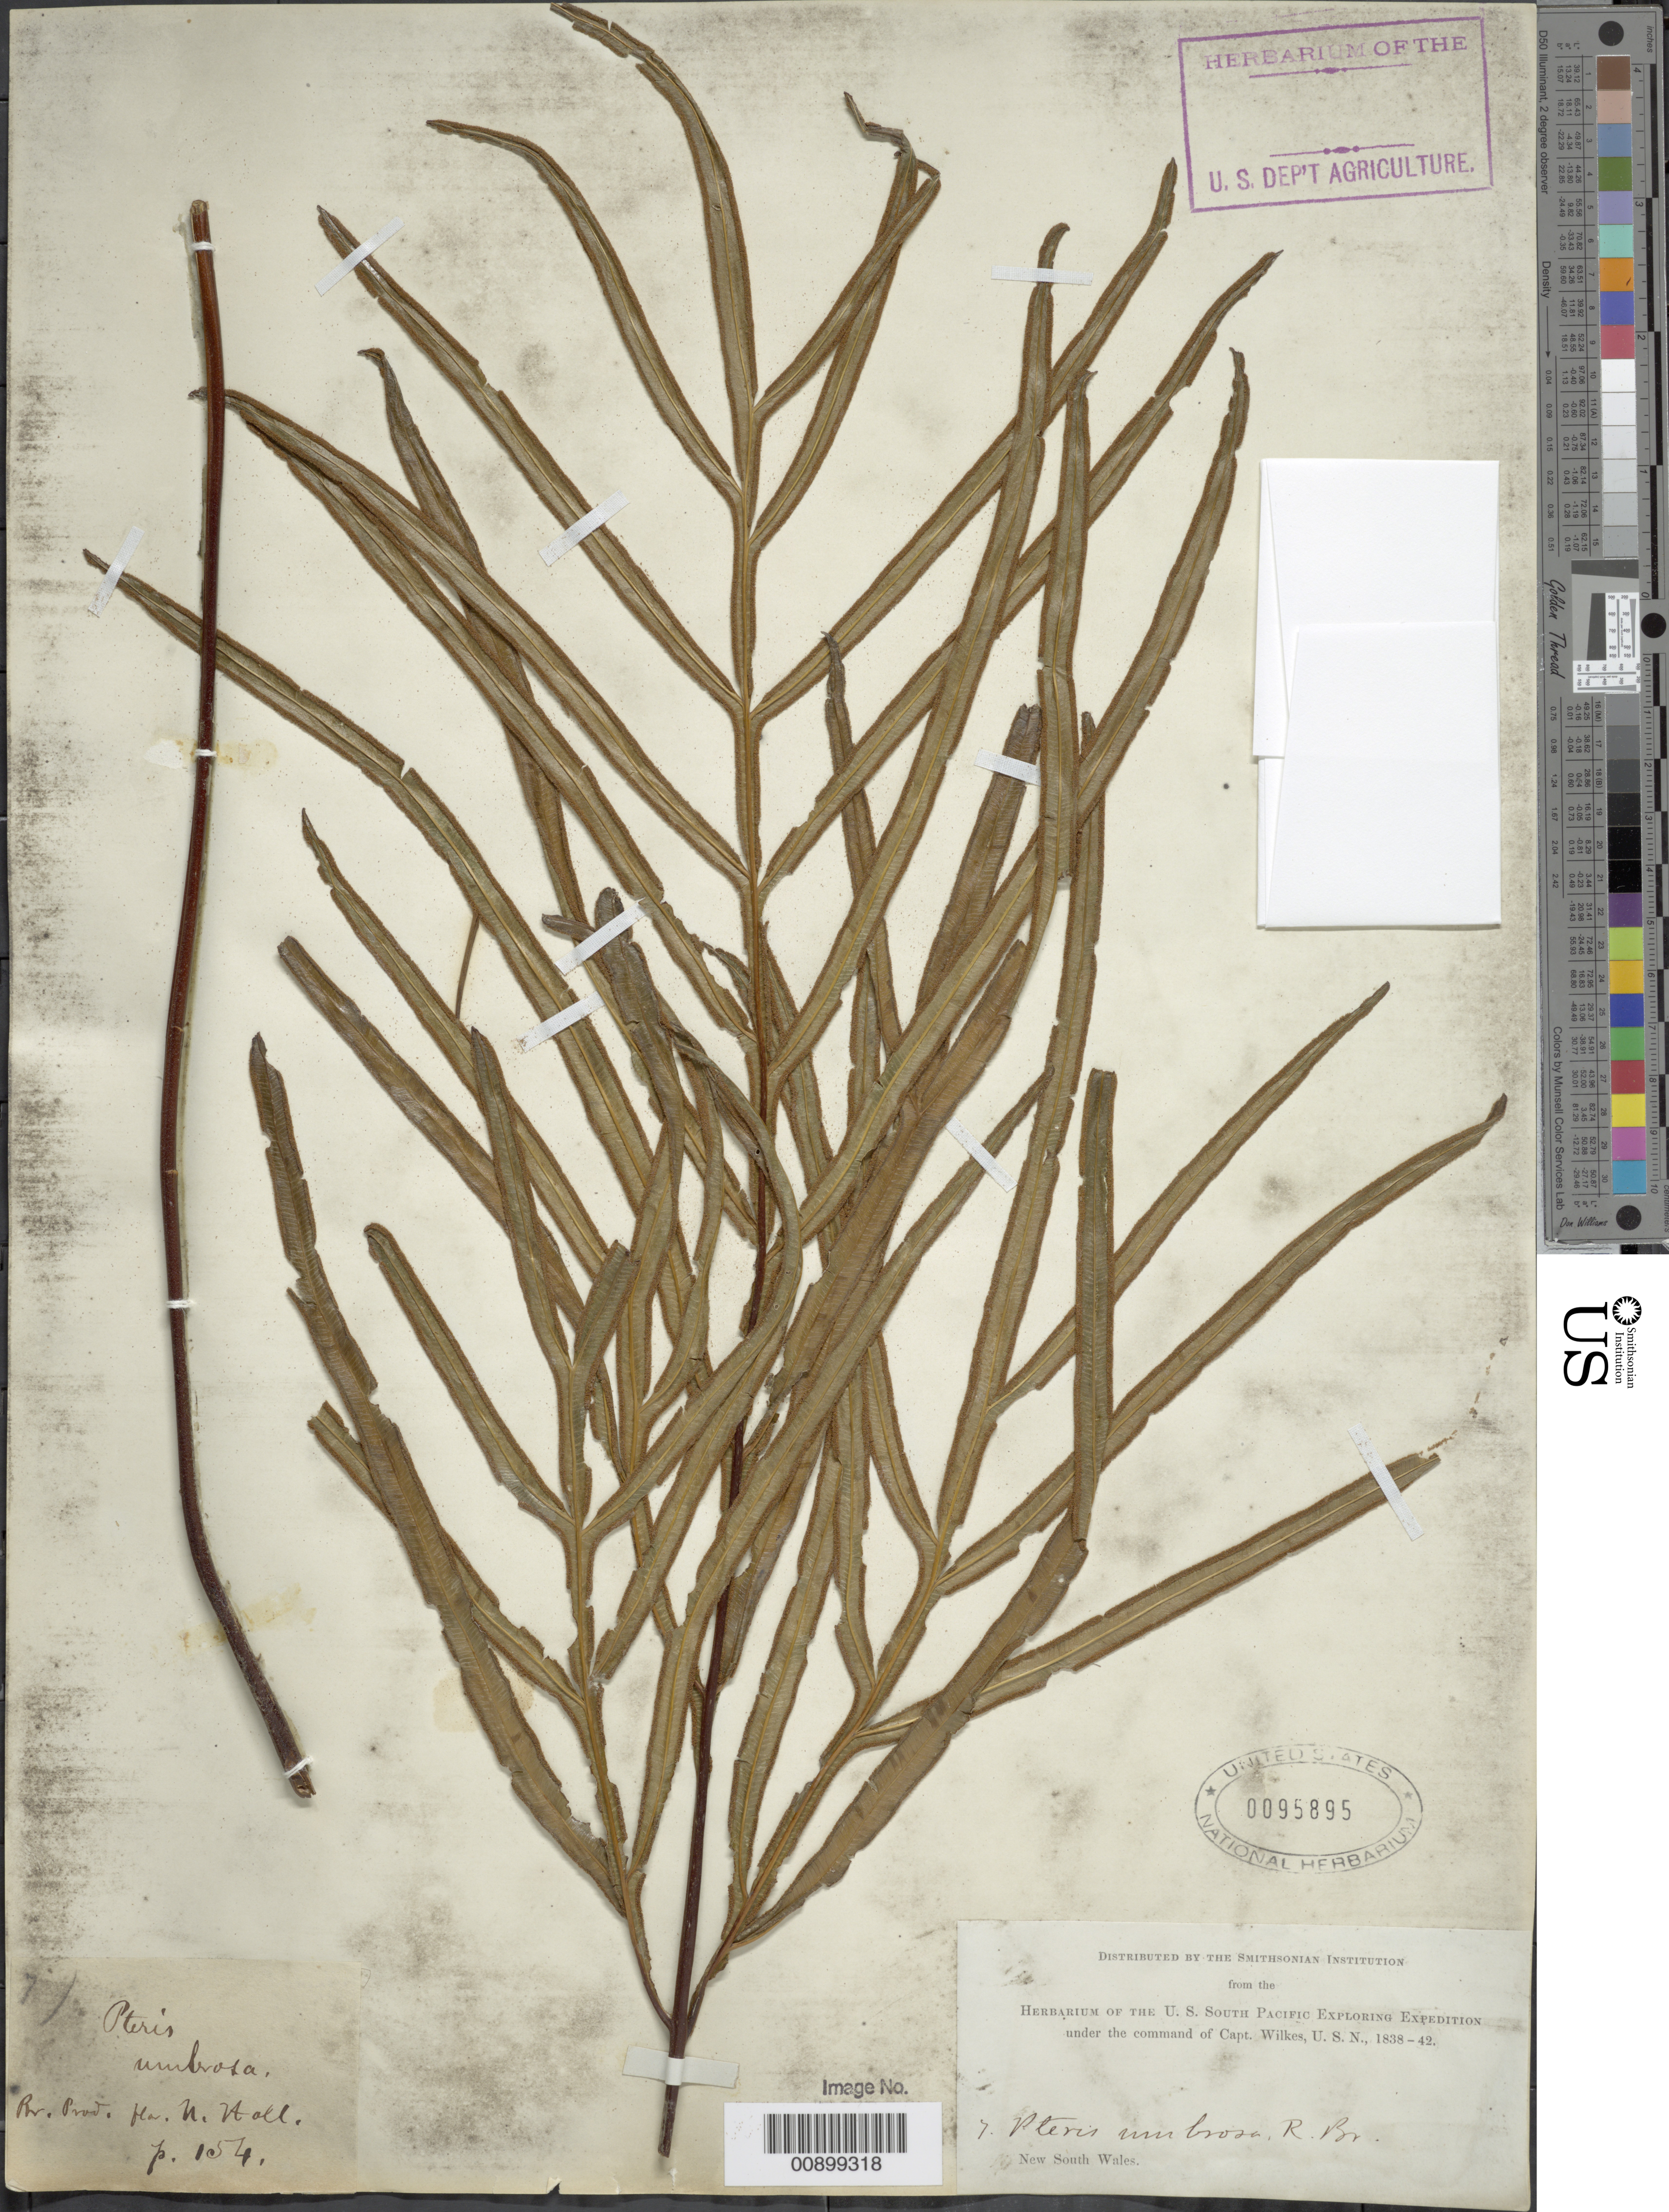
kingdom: Plantae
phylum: Tracheophyta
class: Polypodiopsida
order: Polypodiales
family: Pteridaceae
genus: Pteris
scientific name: Pteris umbrosa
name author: R. Br.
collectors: Wilkes Explor. Exped.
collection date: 1838/1842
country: Australia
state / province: New South Wales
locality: New South Wales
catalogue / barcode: US 95895